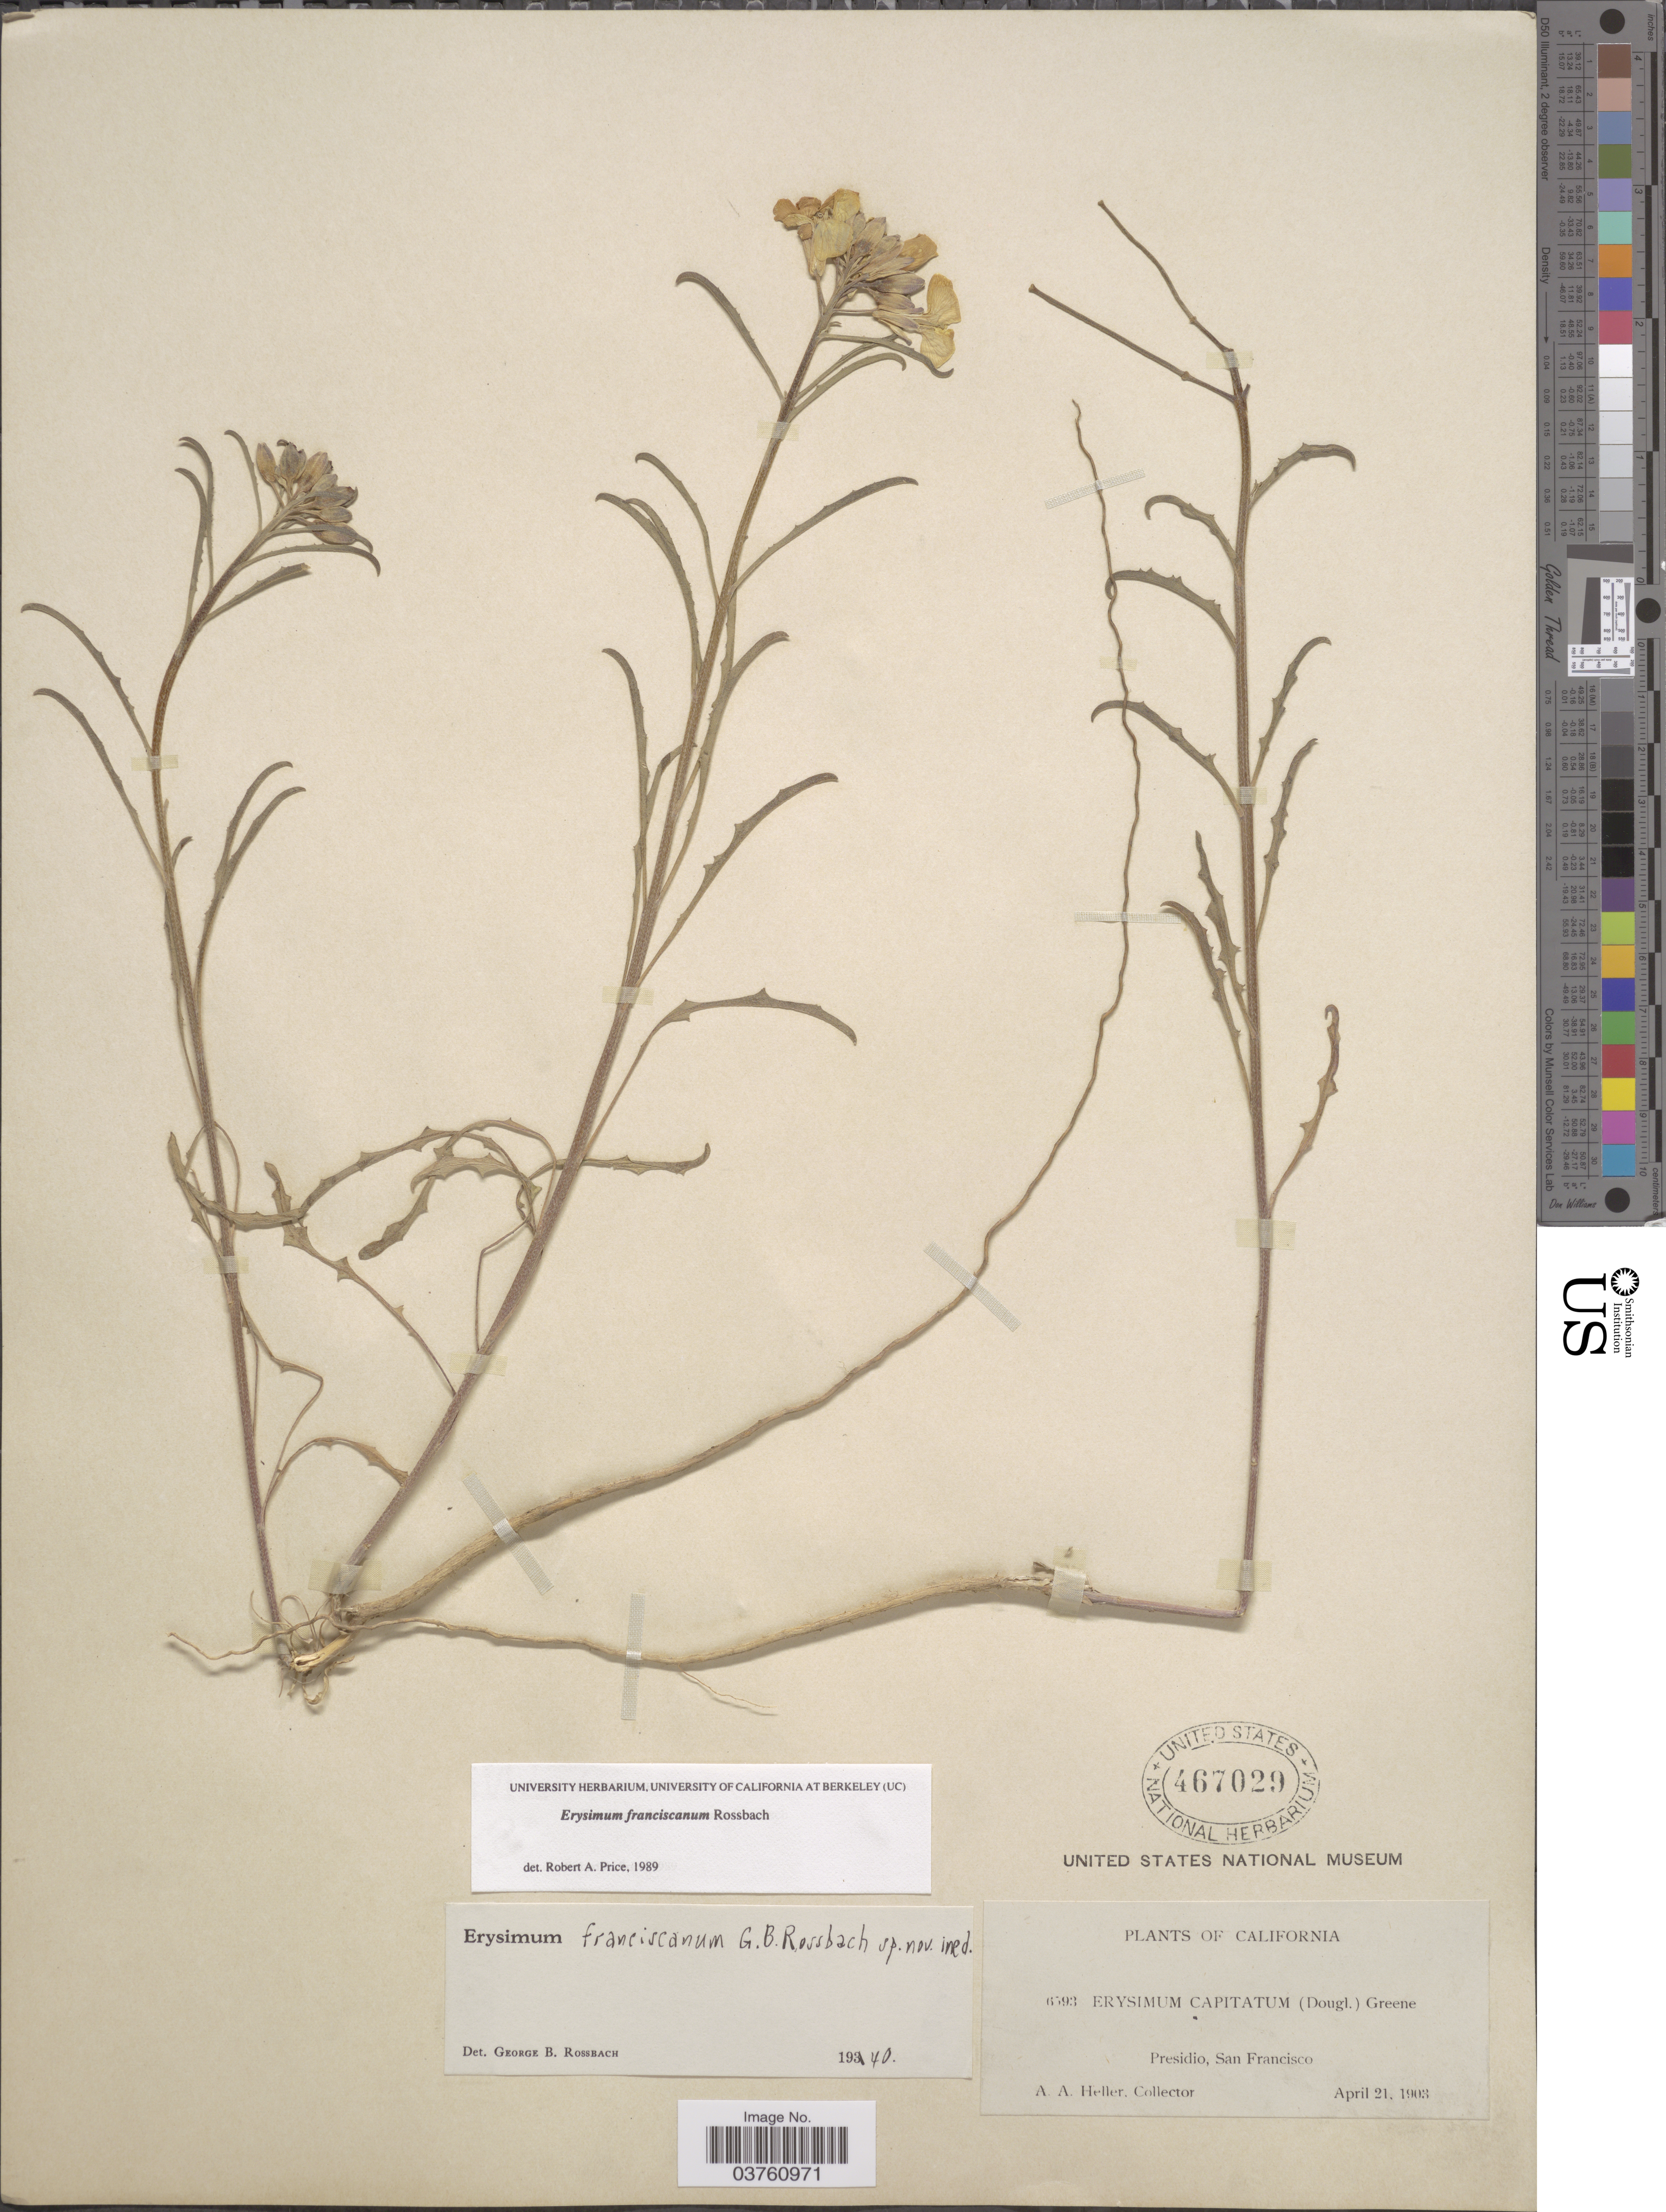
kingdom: Plantae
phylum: Tracheophyta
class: Magnoliopsida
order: Brassicales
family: Brassicaceae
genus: Erysimum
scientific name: Erysimum franciscanum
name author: Rossbach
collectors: A. A. Heller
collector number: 6593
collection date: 1903-04-21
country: United States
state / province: California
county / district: San Francisco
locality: Presidio, San Francisco.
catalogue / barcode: US 467029